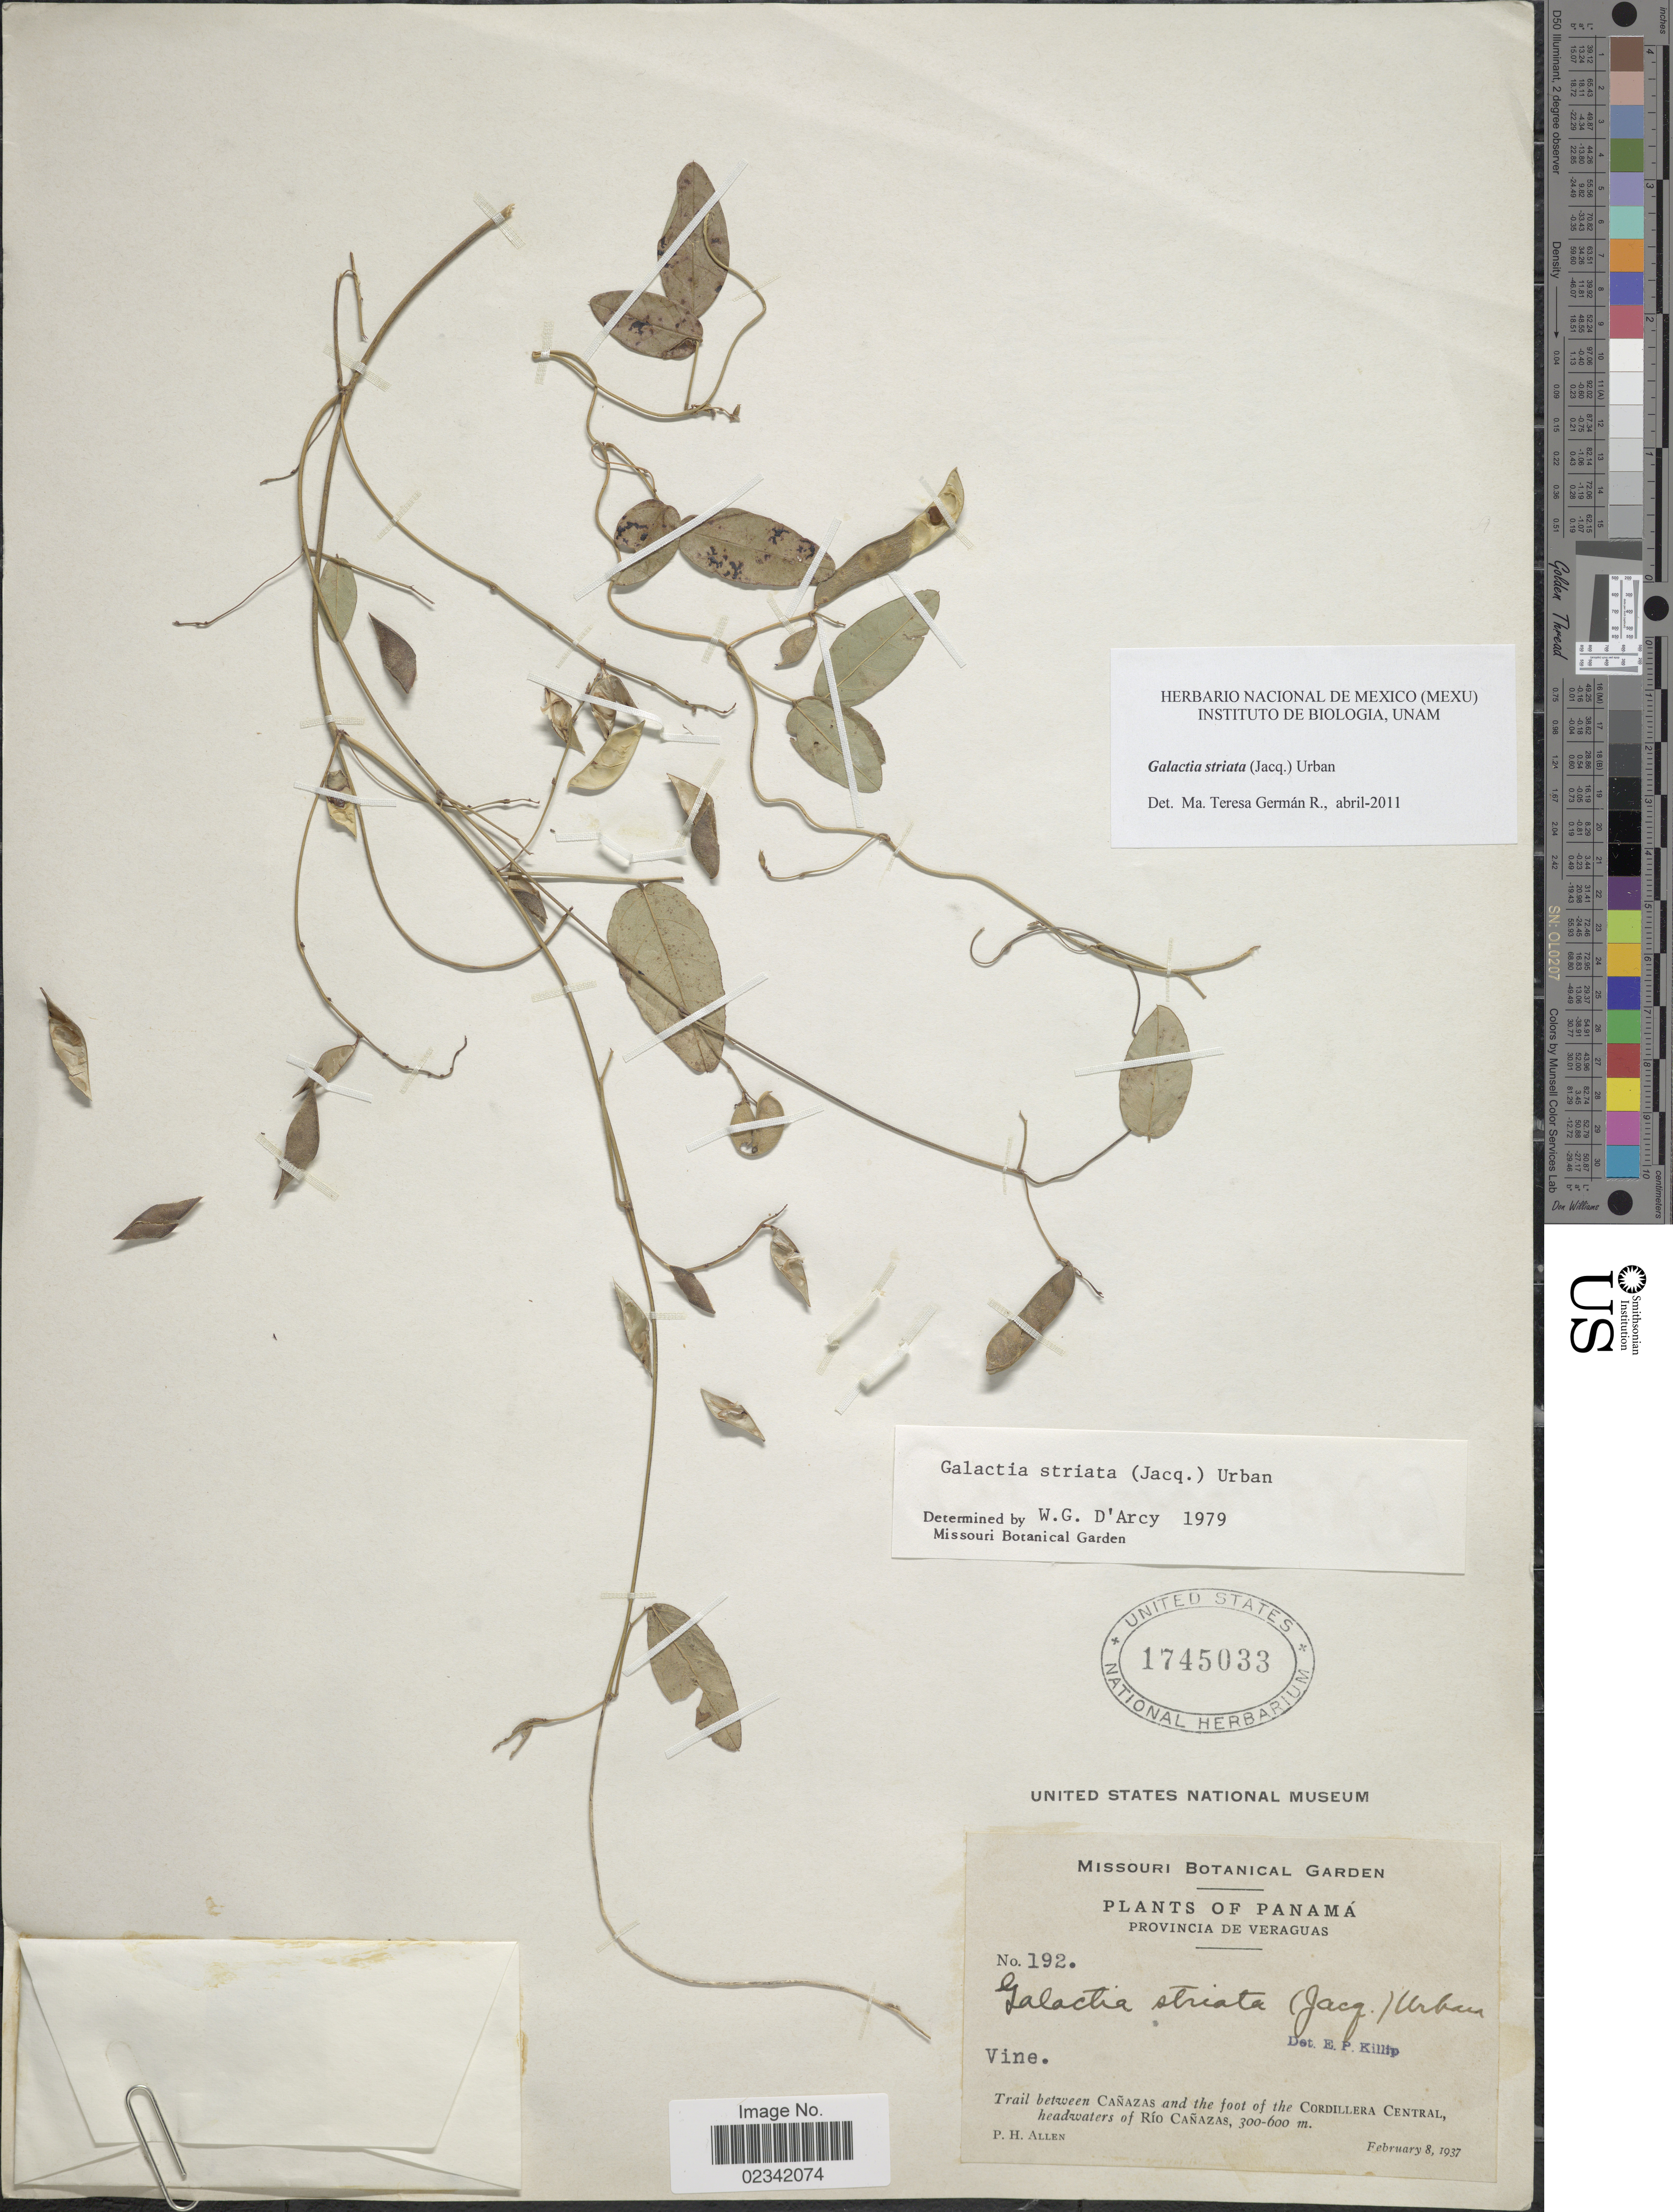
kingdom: Plantae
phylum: Tracheophyta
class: Magnoliopsida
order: Fabales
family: Fabaceae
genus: Galactia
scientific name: Galactia striata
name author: (Jacq.) Urb.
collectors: P. H. Allen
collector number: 192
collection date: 1937-02-08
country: Panama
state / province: Veraguas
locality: Provincia de Veraguas, Trail between Canazas and the foot of the Cordillera Central, headwaters of Rio Canazas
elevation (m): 300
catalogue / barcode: US 1745033